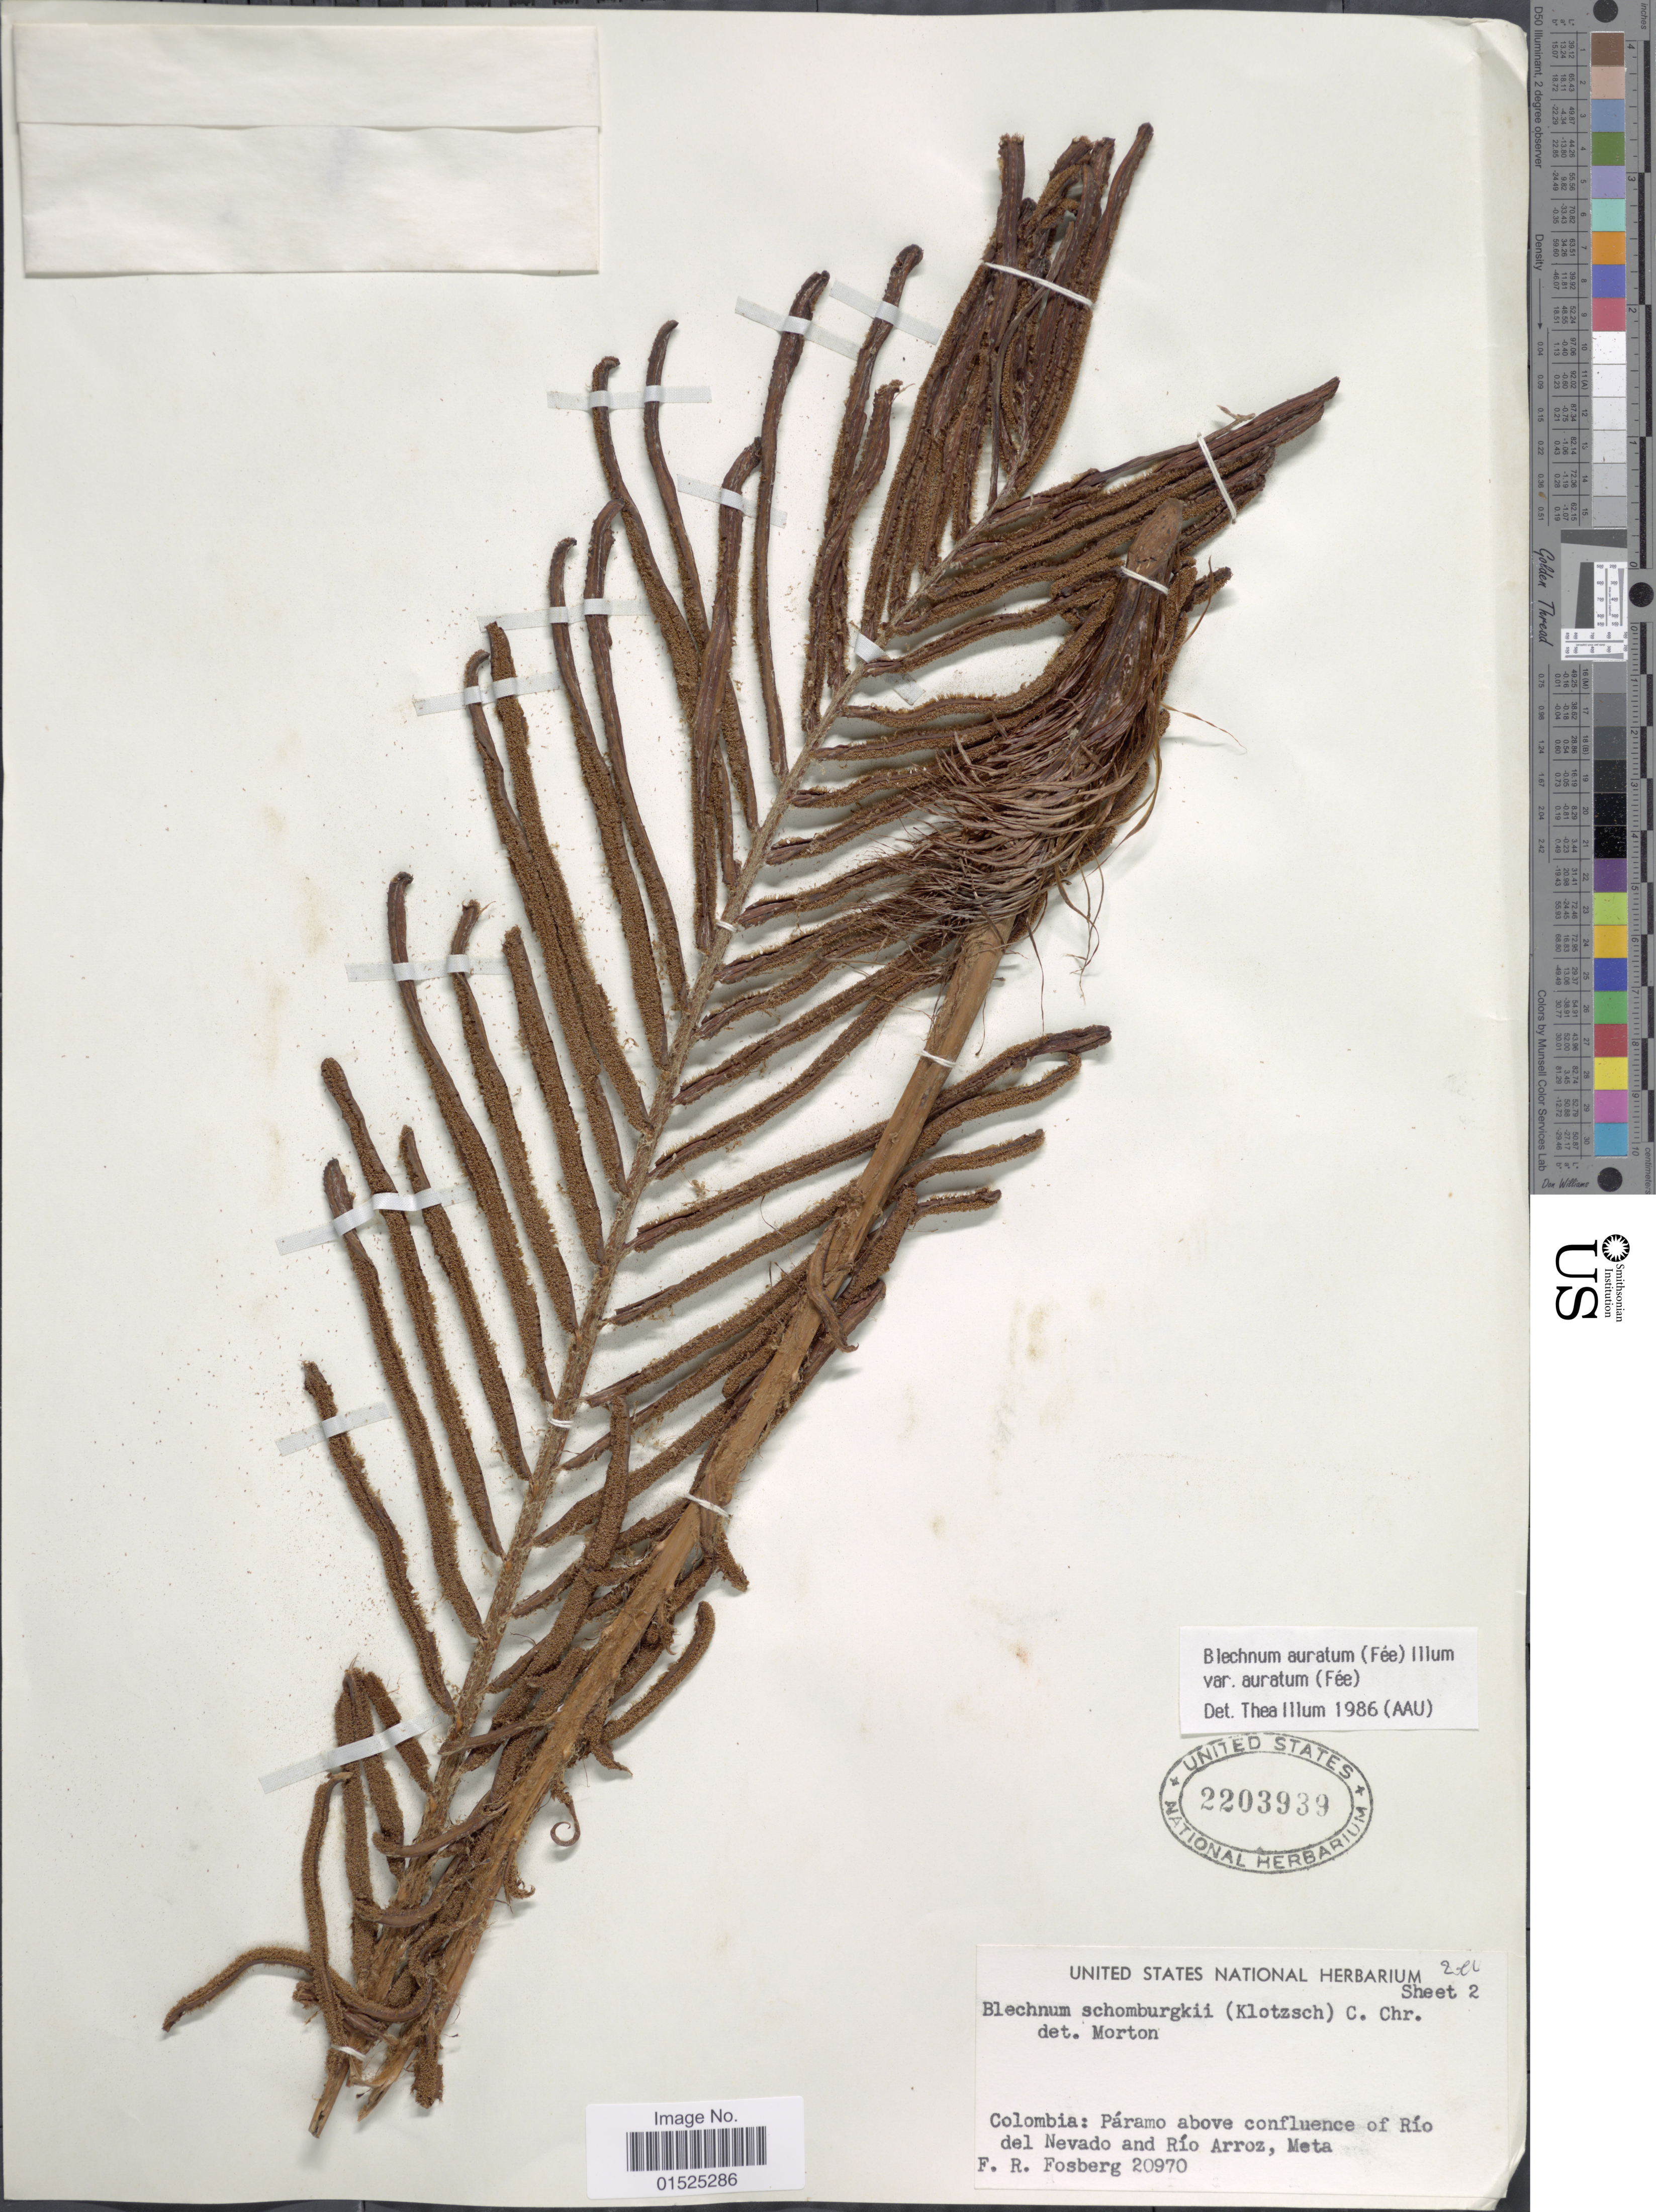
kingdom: Plantae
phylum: Tracheophyta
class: Polypodiopsida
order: Polypodiales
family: Blechnaceae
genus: Blechnum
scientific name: Blechnum auratum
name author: (Fée) R.M. Tryon & Stolze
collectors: F. R. Fosberg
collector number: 20970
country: Colombia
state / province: Meta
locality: Paramo above confluence of Rio del Nevado and Rio Arroz, Meta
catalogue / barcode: US 2203939